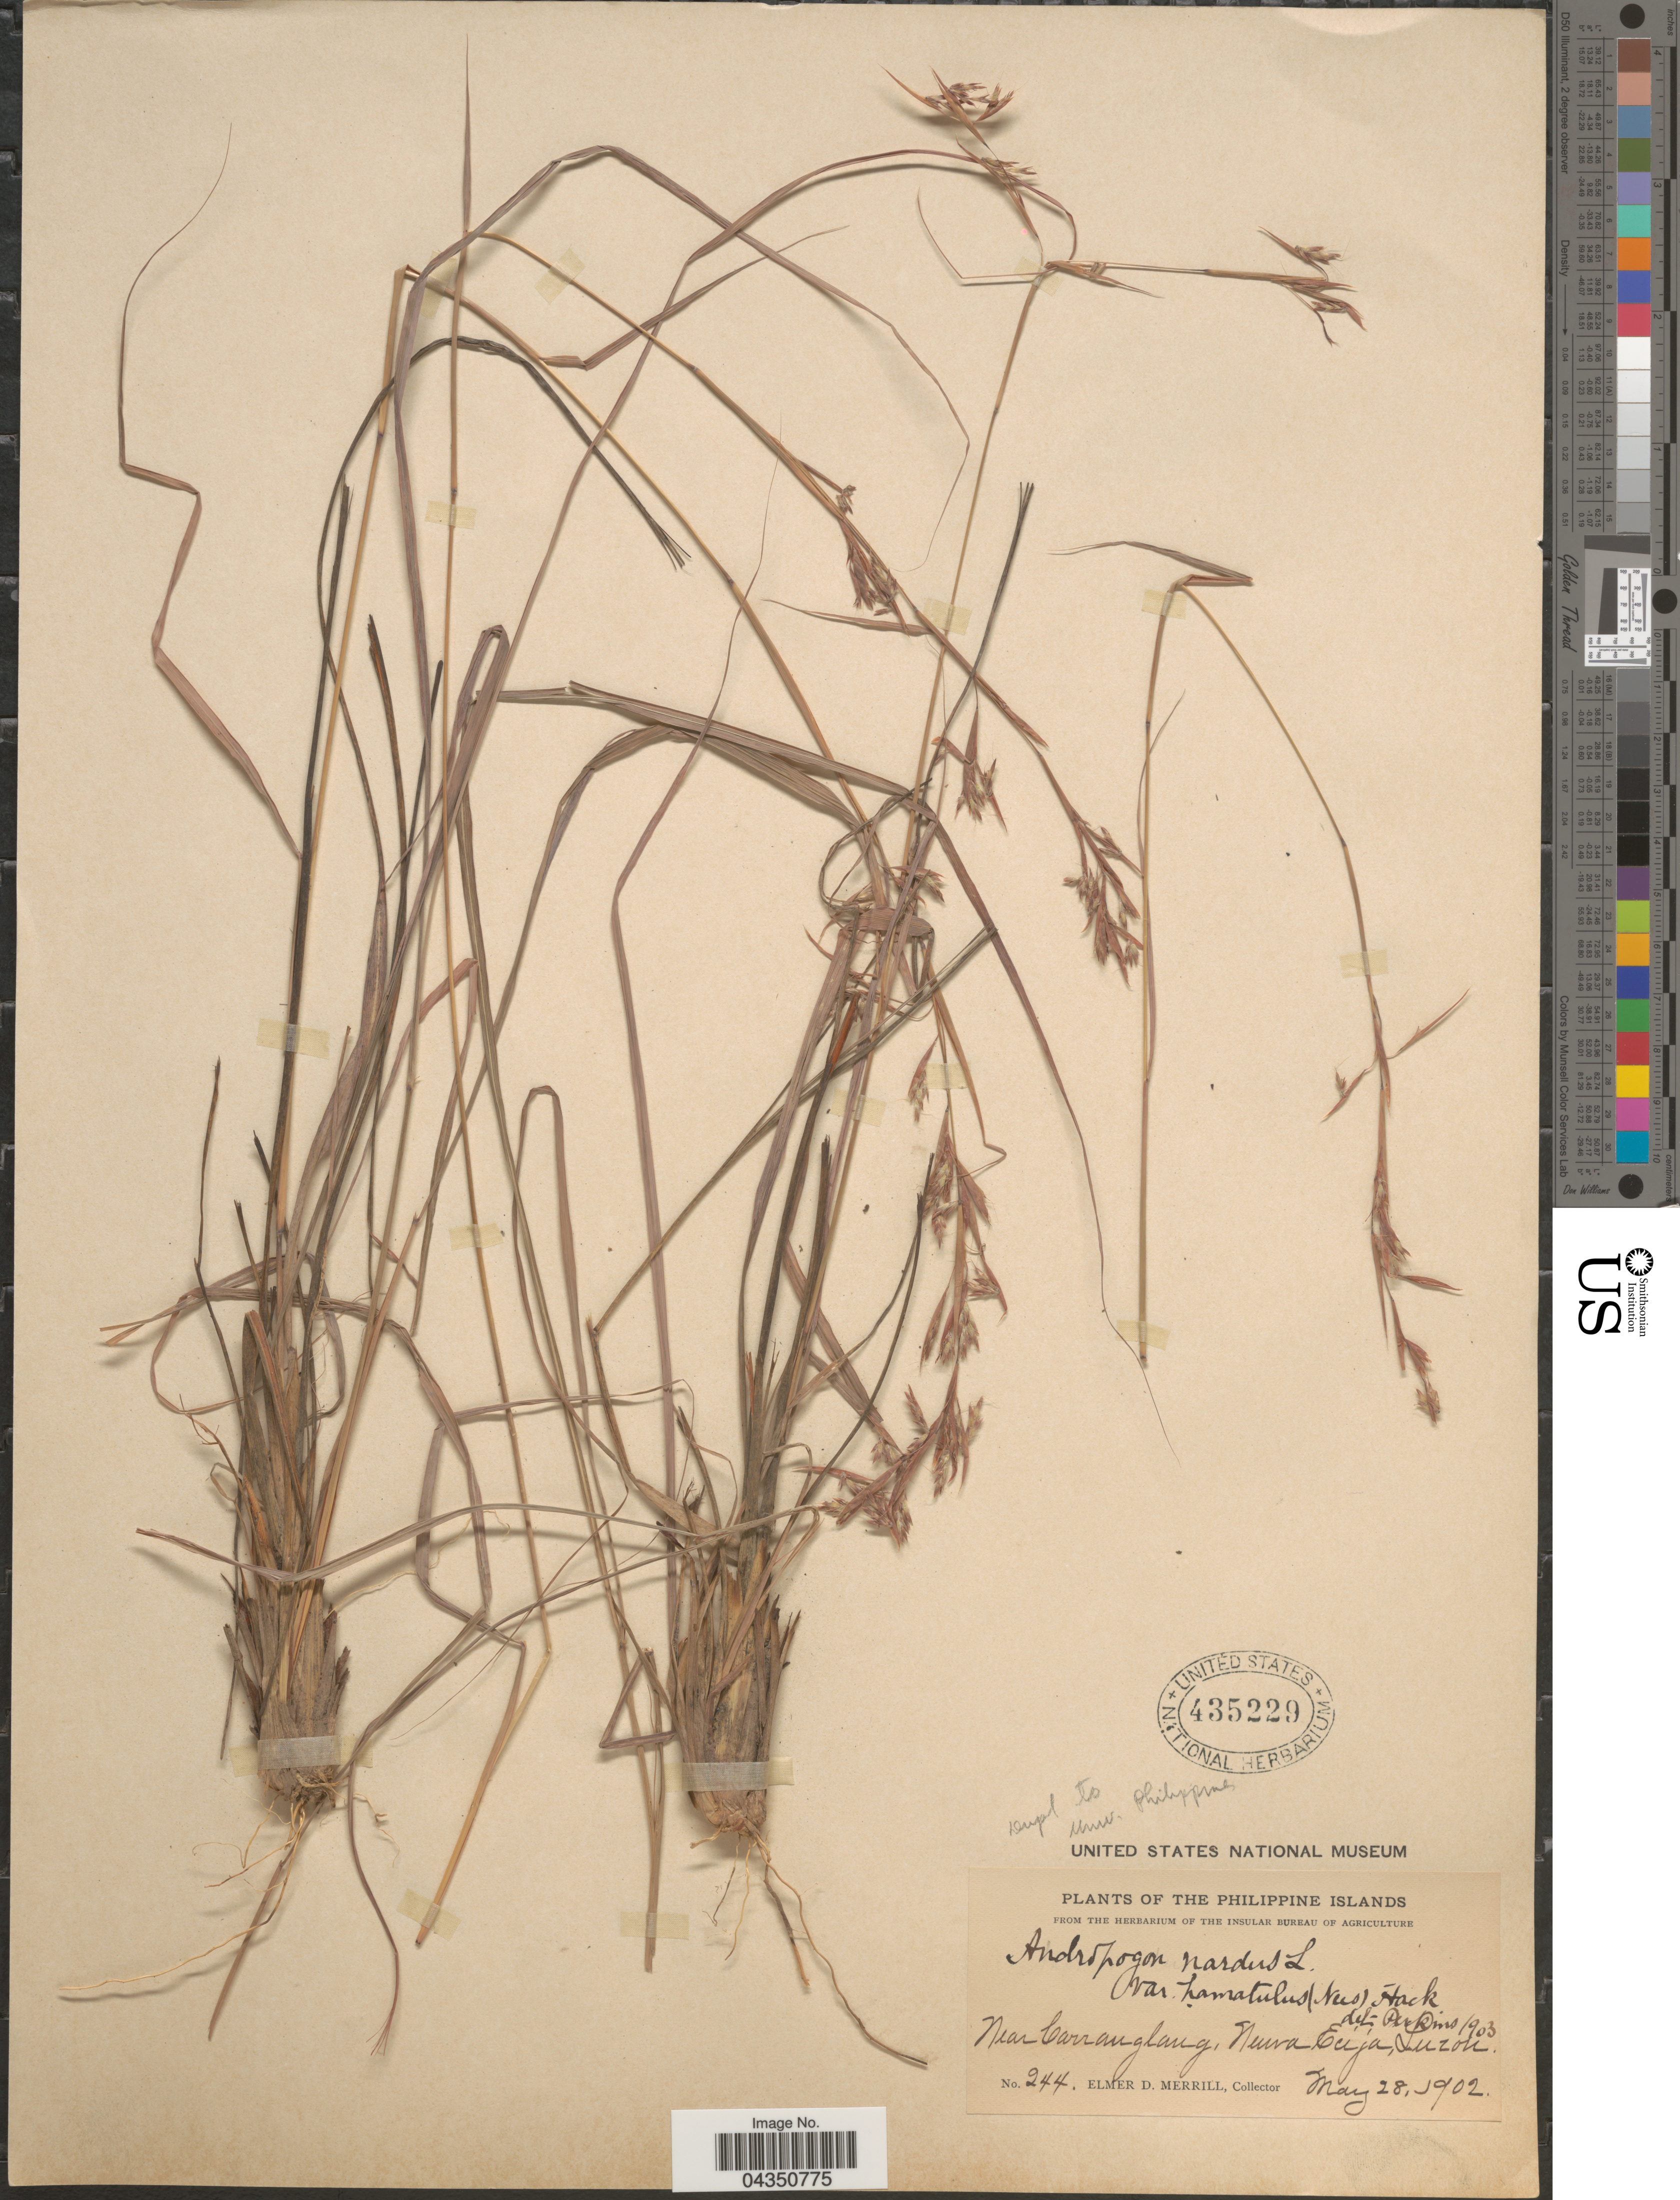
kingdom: Plantae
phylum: Tracheophyta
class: Liliopsida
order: Poales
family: Poaceae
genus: Cymbopogon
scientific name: Cymbopogon tortilis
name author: (J. Presl) A. Camus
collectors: E. D. Merrill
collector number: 244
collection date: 1902-05-28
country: Philippines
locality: The Philippine Islands. Near Carranglang, Nueva Ecija, Luzon.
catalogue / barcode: US 435229